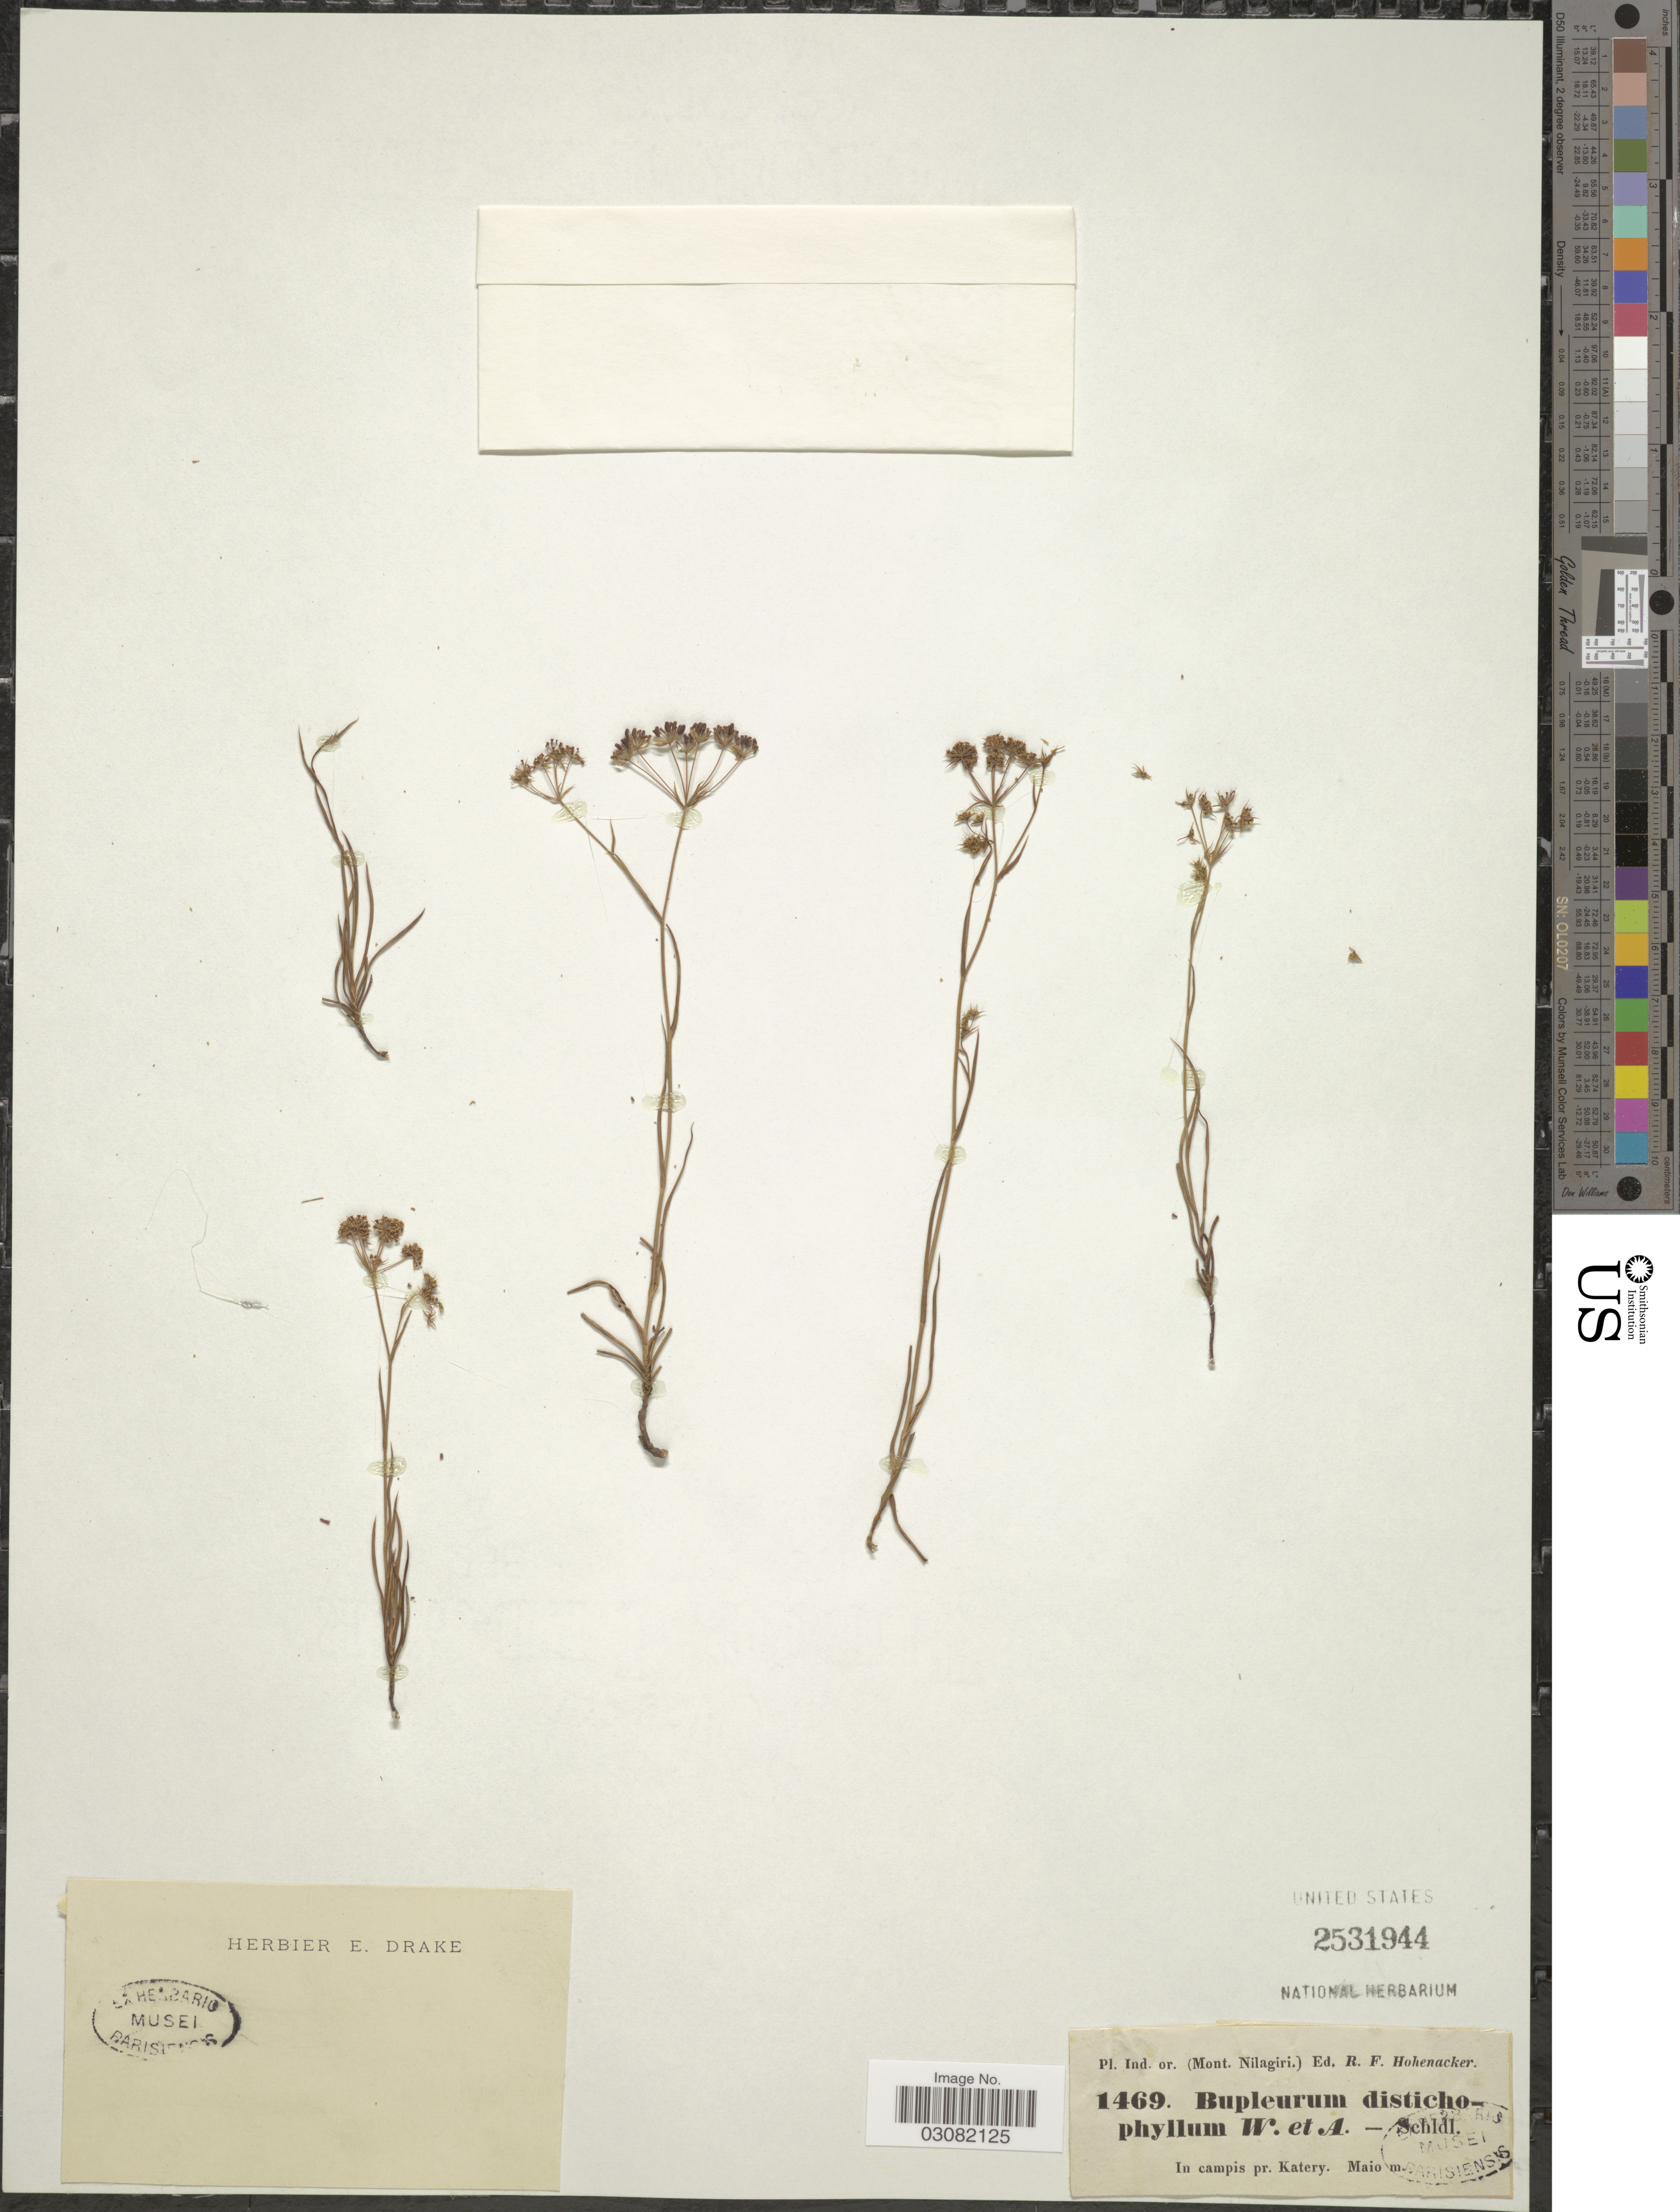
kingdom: Plantae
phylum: Tracheophyta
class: Magnoliopsida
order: Apiales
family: Apiaceae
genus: Bupleurum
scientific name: Bupleurum distichophyllum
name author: Wight & Arn.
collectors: R. F. Hohenacker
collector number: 1469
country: India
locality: Ind. or (Mont. Nilagiri), In campis pr. Katery.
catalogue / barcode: US 2531944